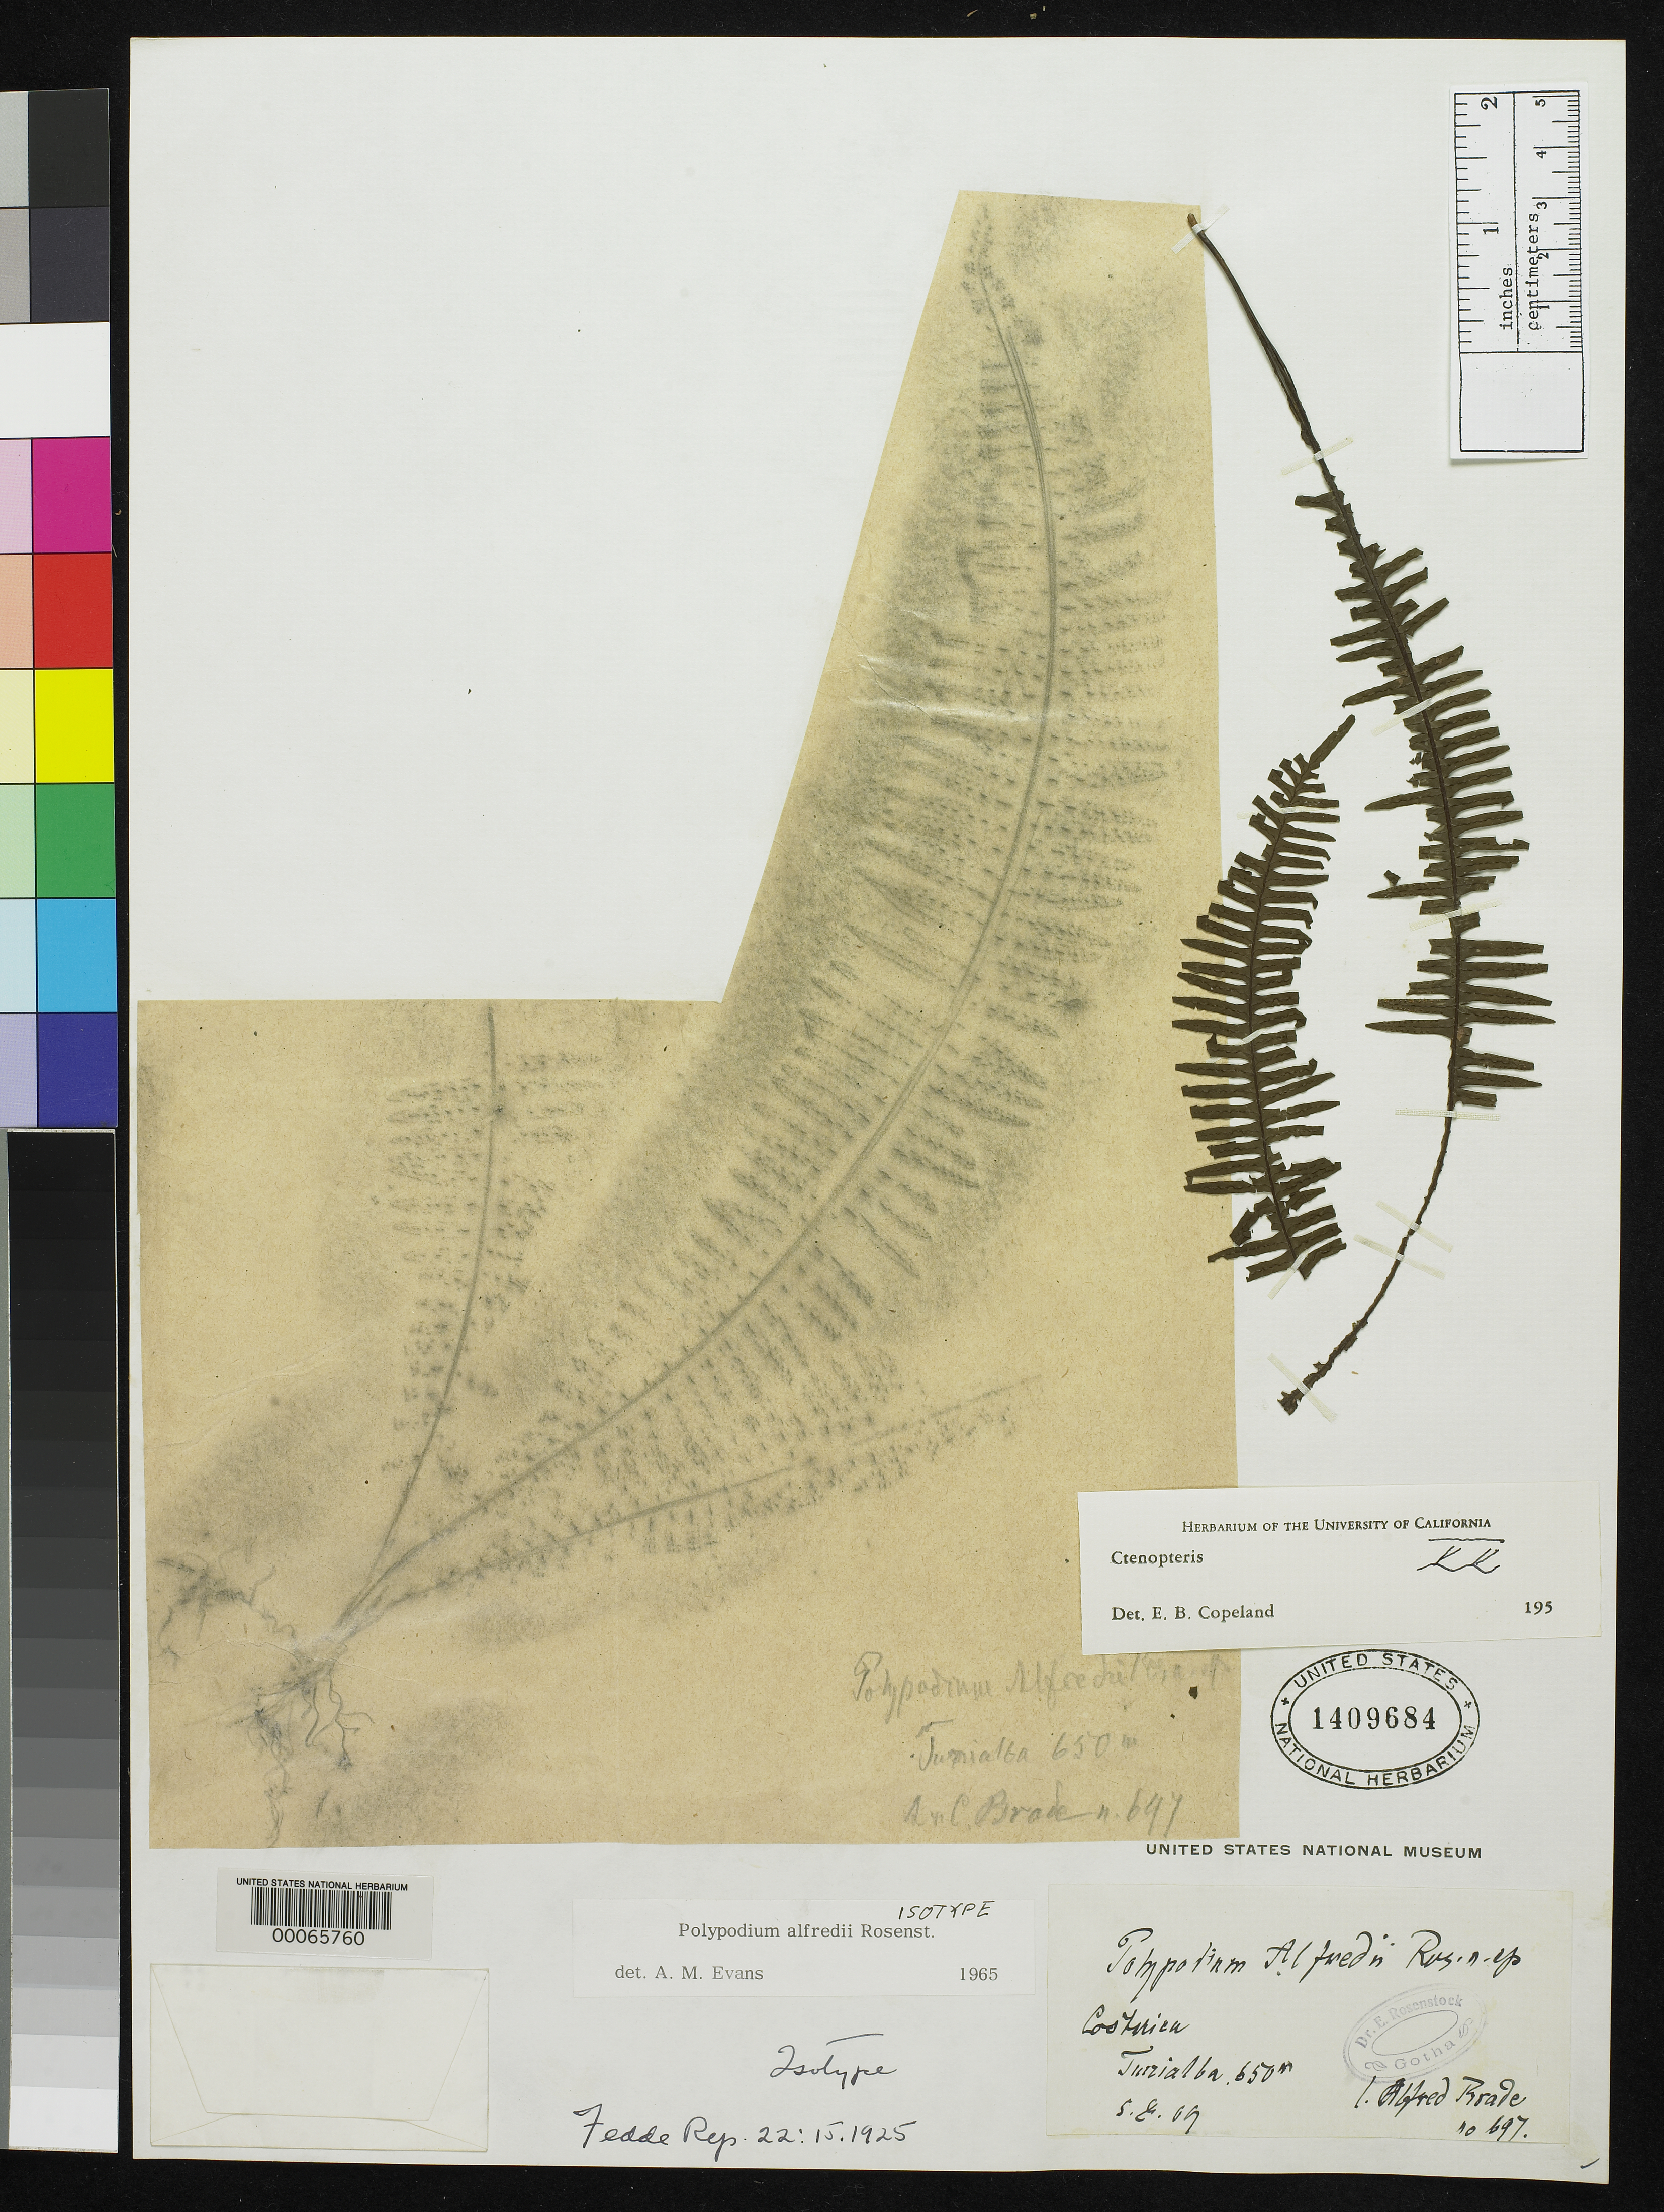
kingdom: Plantae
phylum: Tracheophyta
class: Polypodiopsida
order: Polypodiales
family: Polypodiaceae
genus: Polypodium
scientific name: Polypodium alfredii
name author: Rosenst.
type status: Isotype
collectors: A. C. Brade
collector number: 697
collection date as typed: Aug 1909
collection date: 1909-08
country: Costa Rica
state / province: Cartago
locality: Turrialba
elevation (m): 650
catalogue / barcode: US 1409684